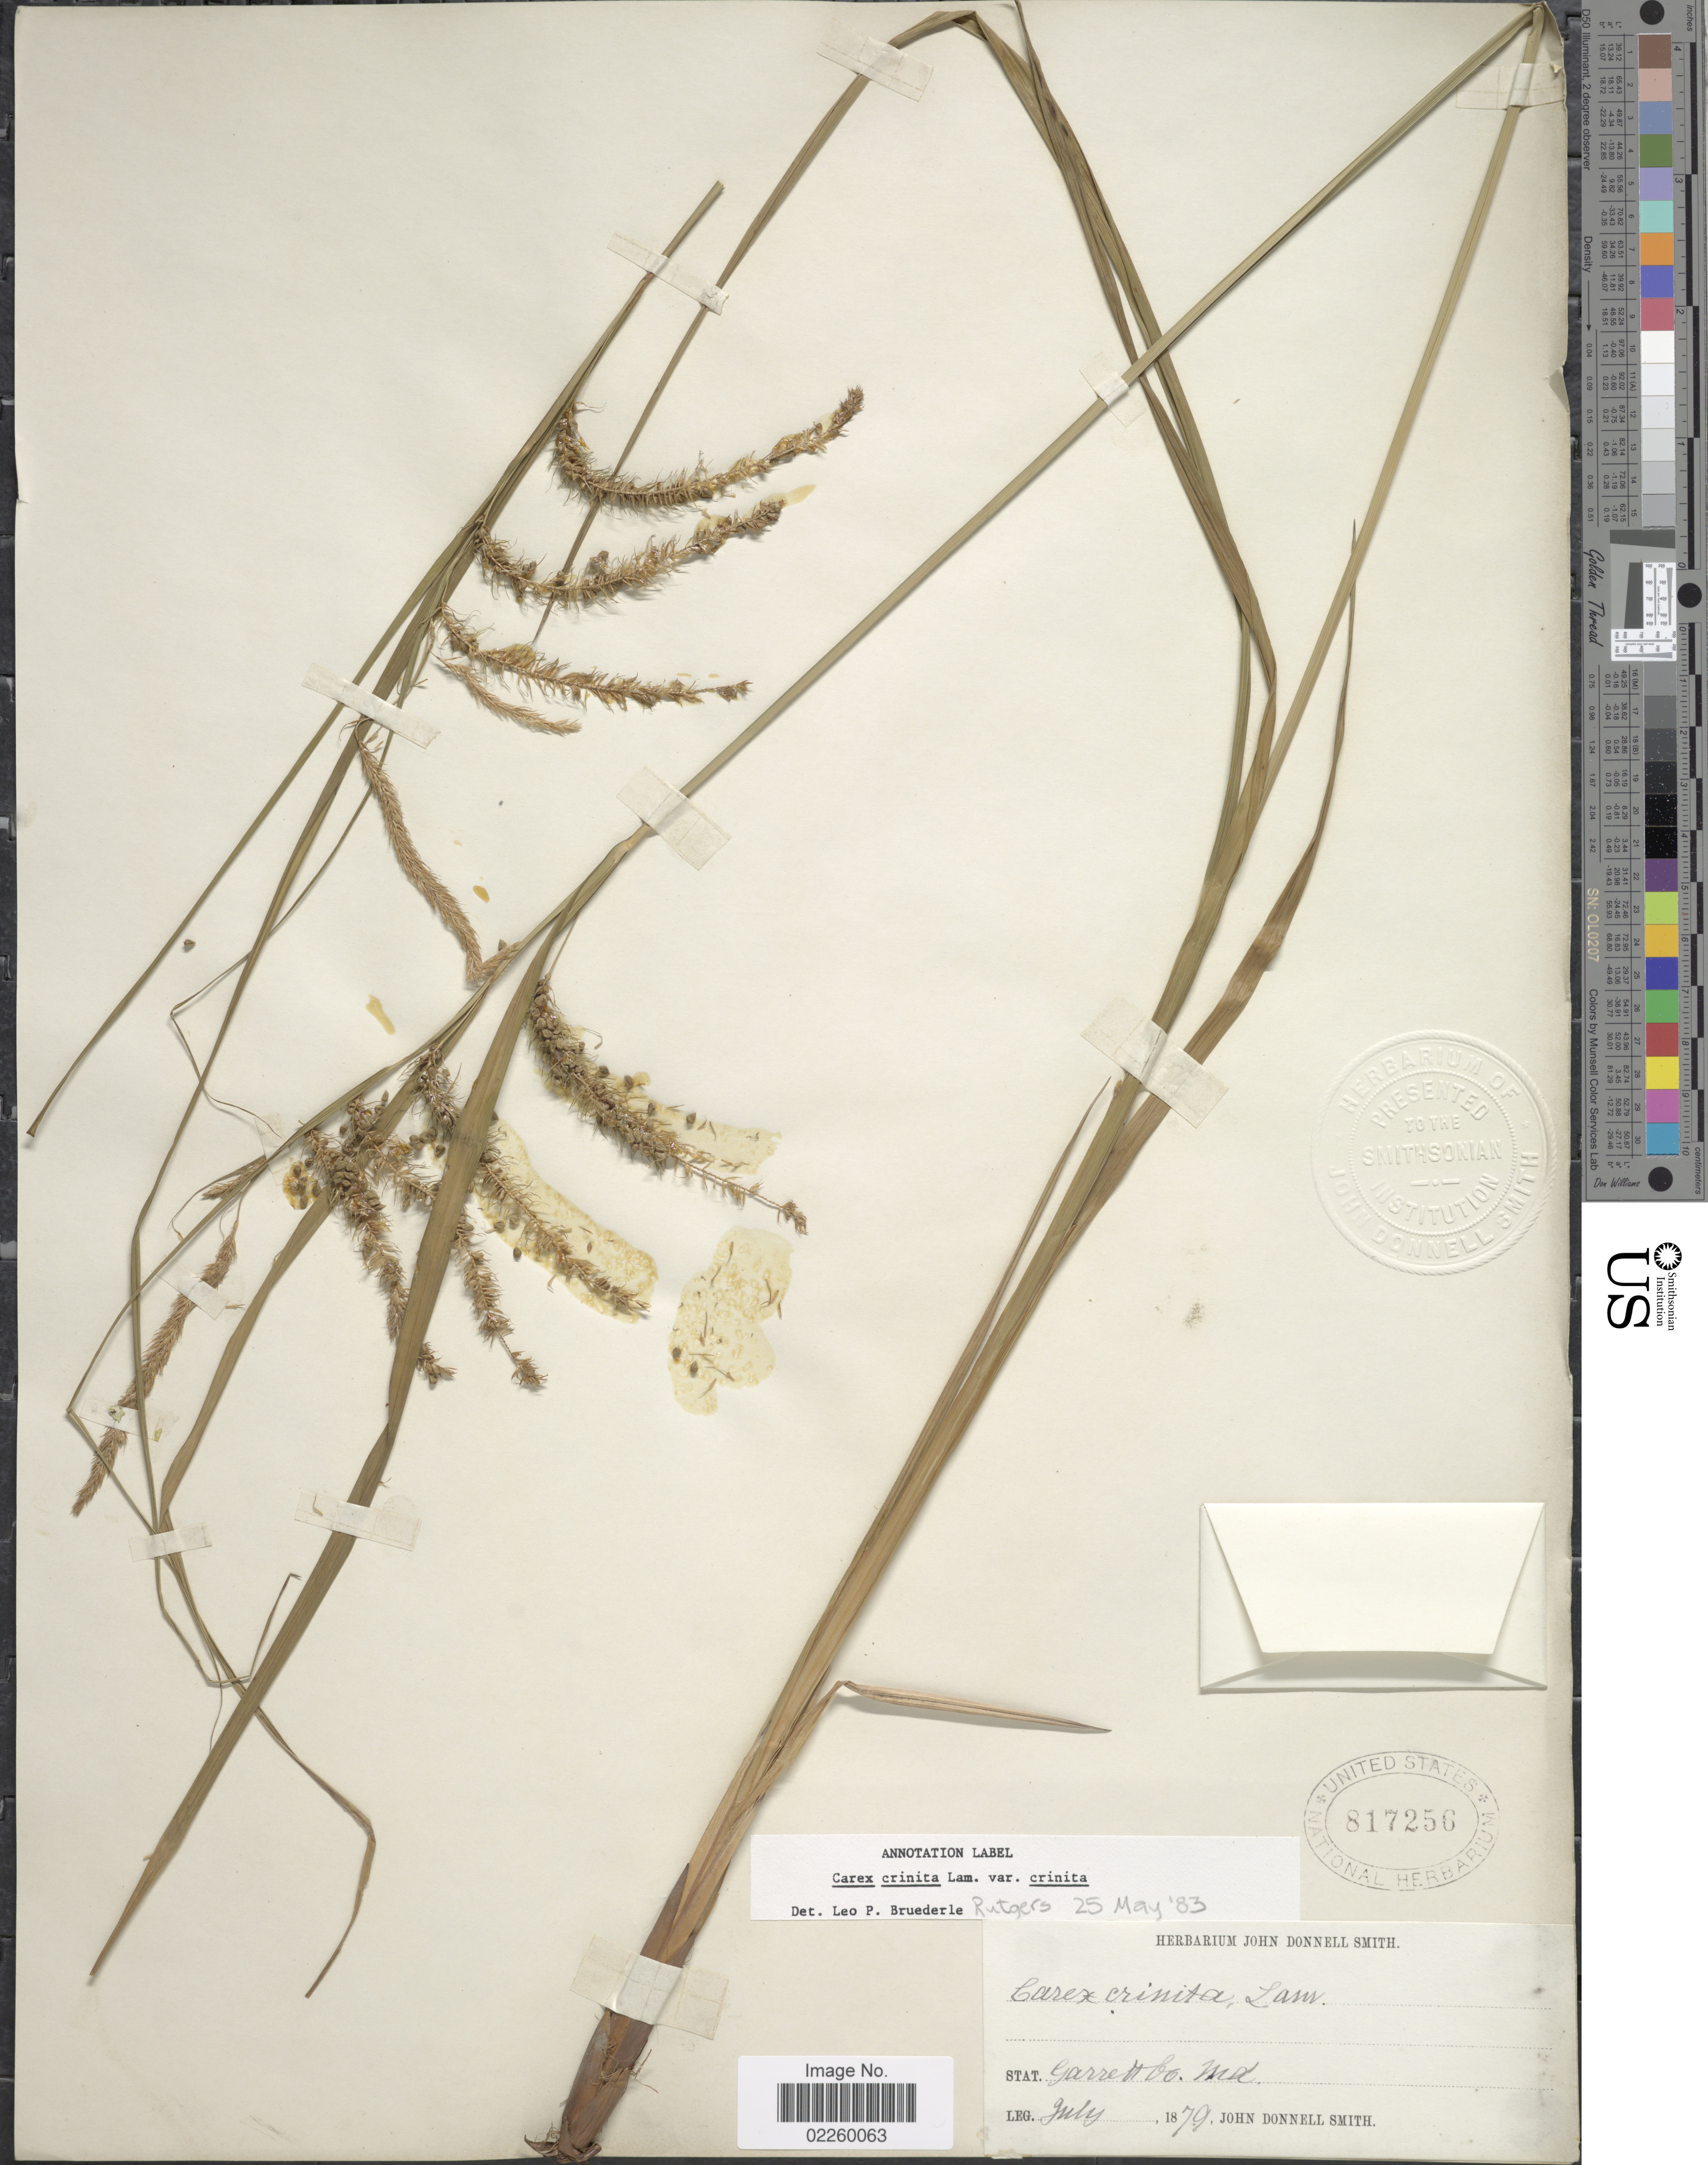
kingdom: Plantae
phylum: Tracheophyta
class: Liliopsida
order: Poales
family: Cyperaceae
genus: Carex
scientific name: Carex crinita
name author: Lam.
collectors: J. Donnell Smith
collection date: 1879-07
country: United States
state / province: Maryland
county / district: Garrett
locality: Garrett Co.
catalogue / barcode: US 817256